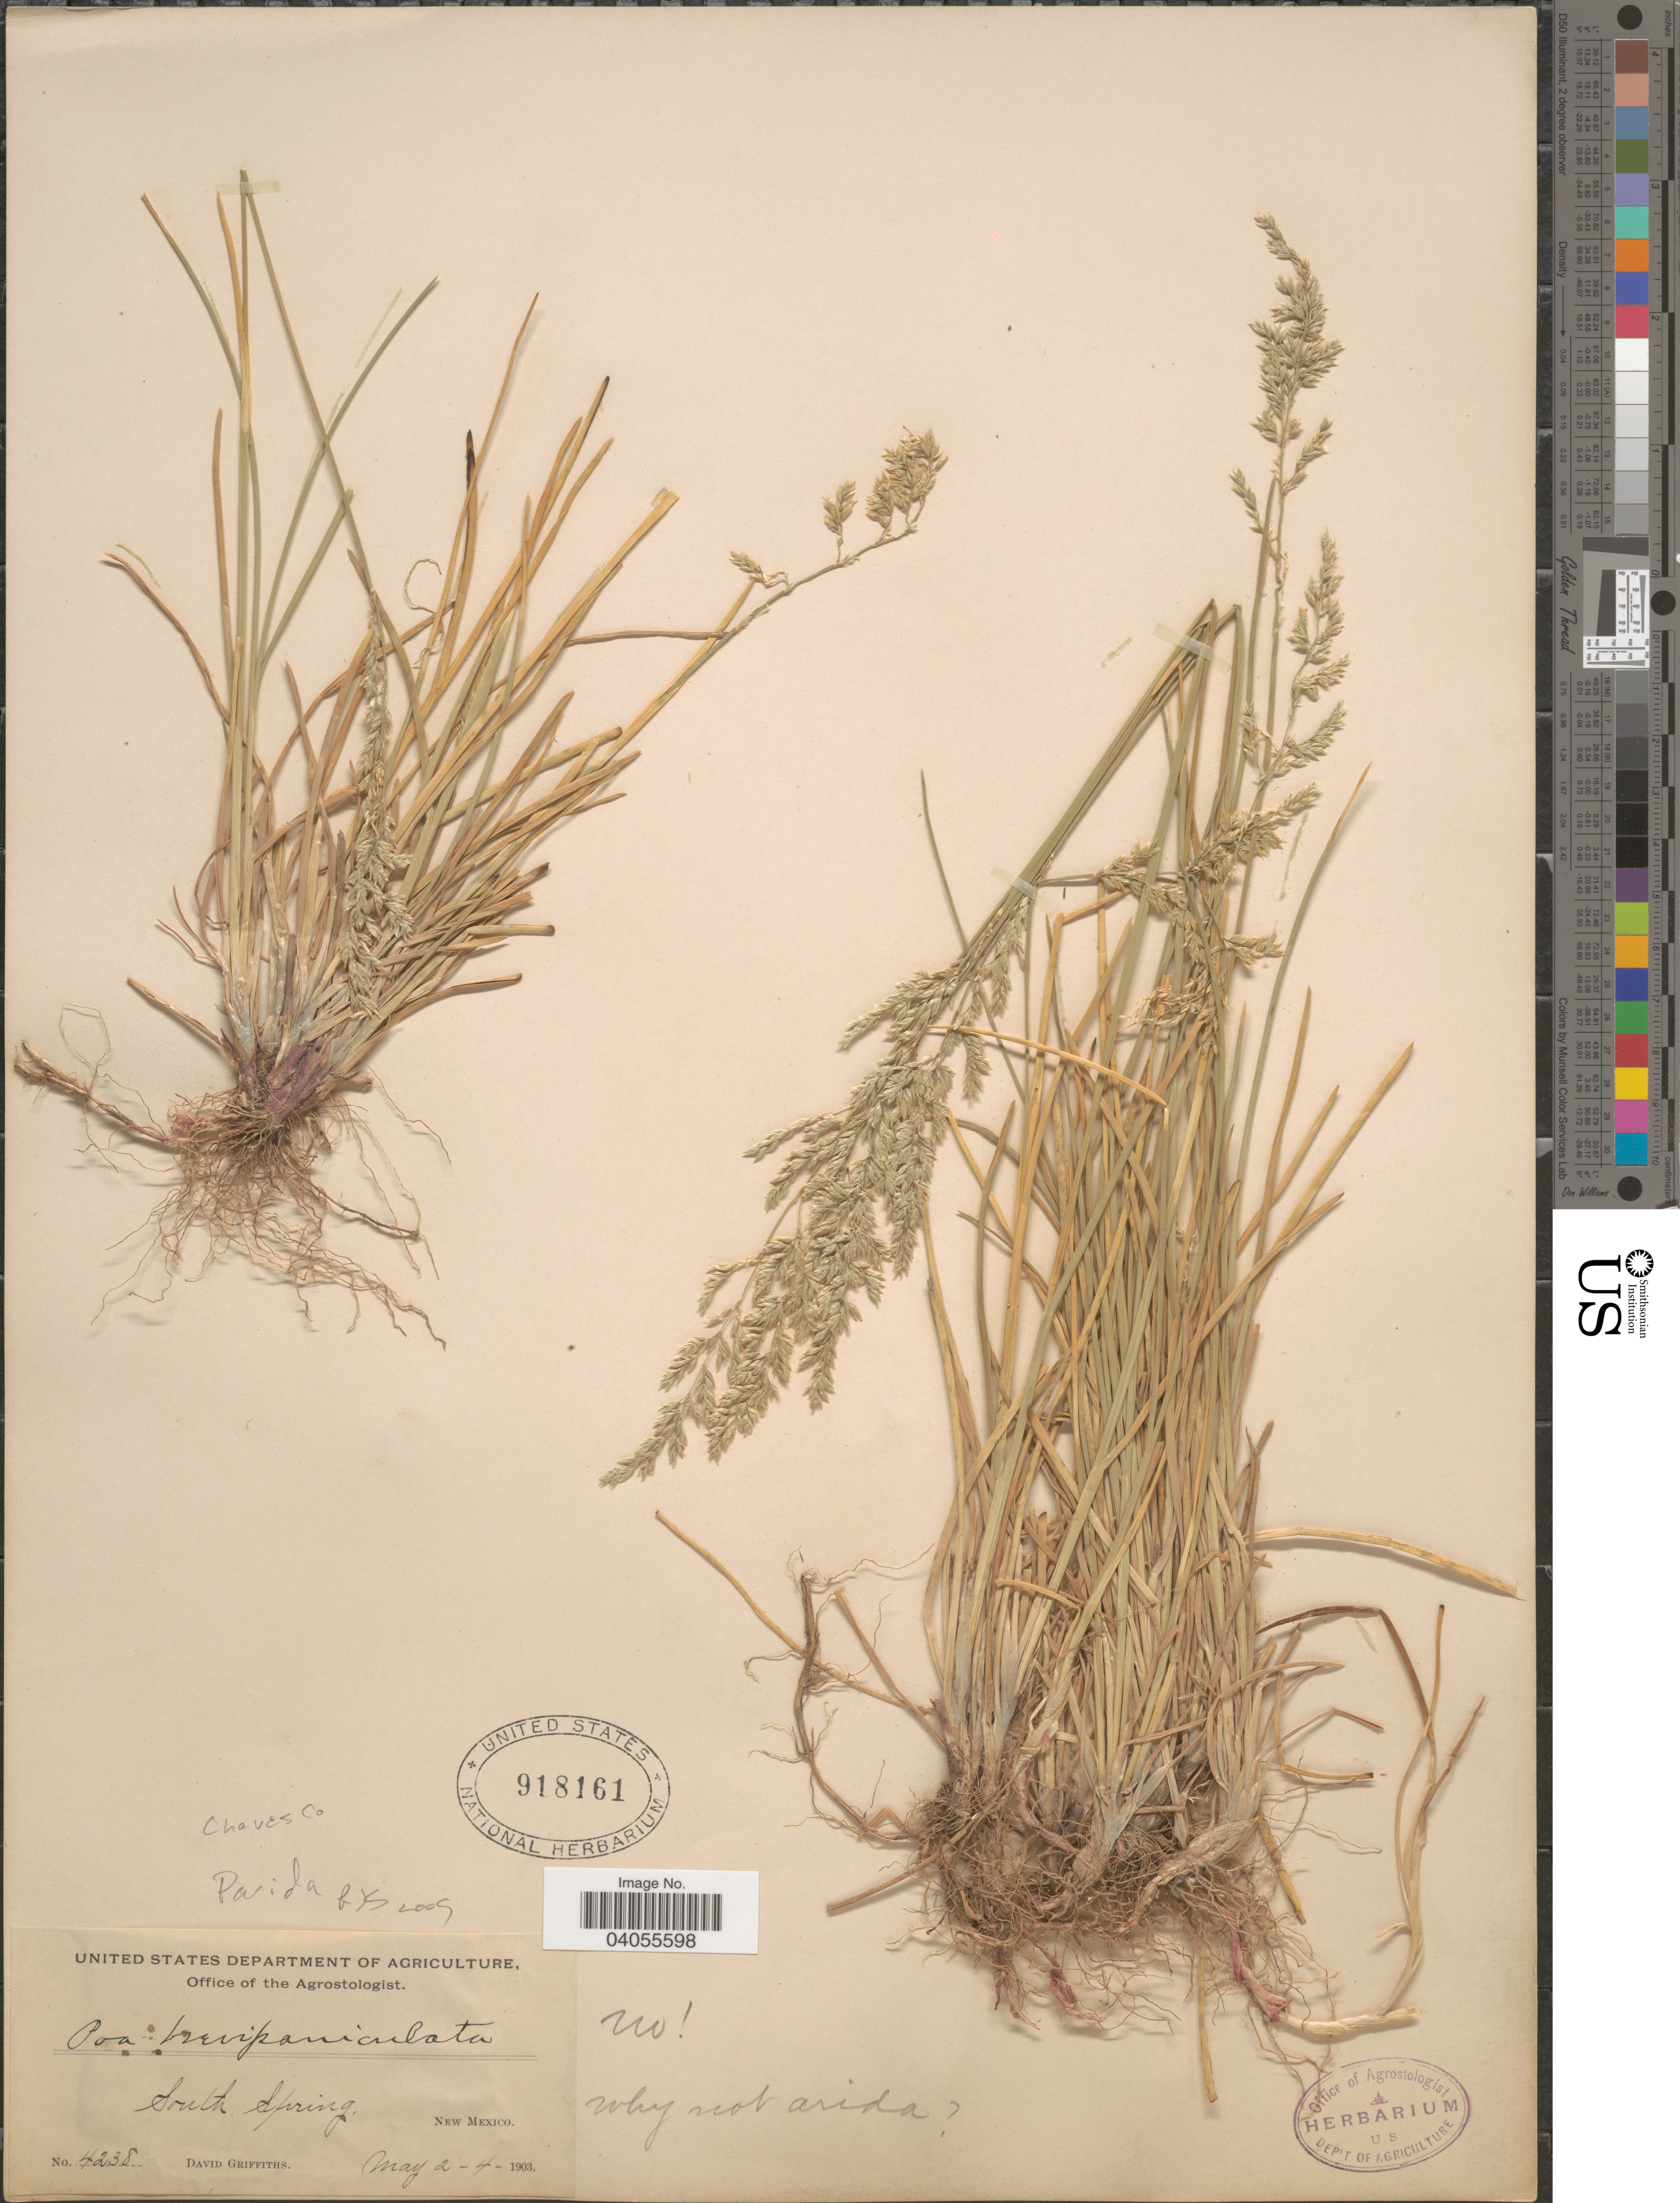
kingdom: Plantae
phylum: Tracheophyta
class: Liliopsida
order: Poales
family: Poaceae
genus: Poa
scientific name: Poa arida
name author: Vasey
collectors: D. Griffiths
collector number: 4238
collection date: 1903-05-02/1903-05-04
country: United States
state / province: New Mexico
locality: South Spring. Chaves Co.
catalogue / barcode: US 918161